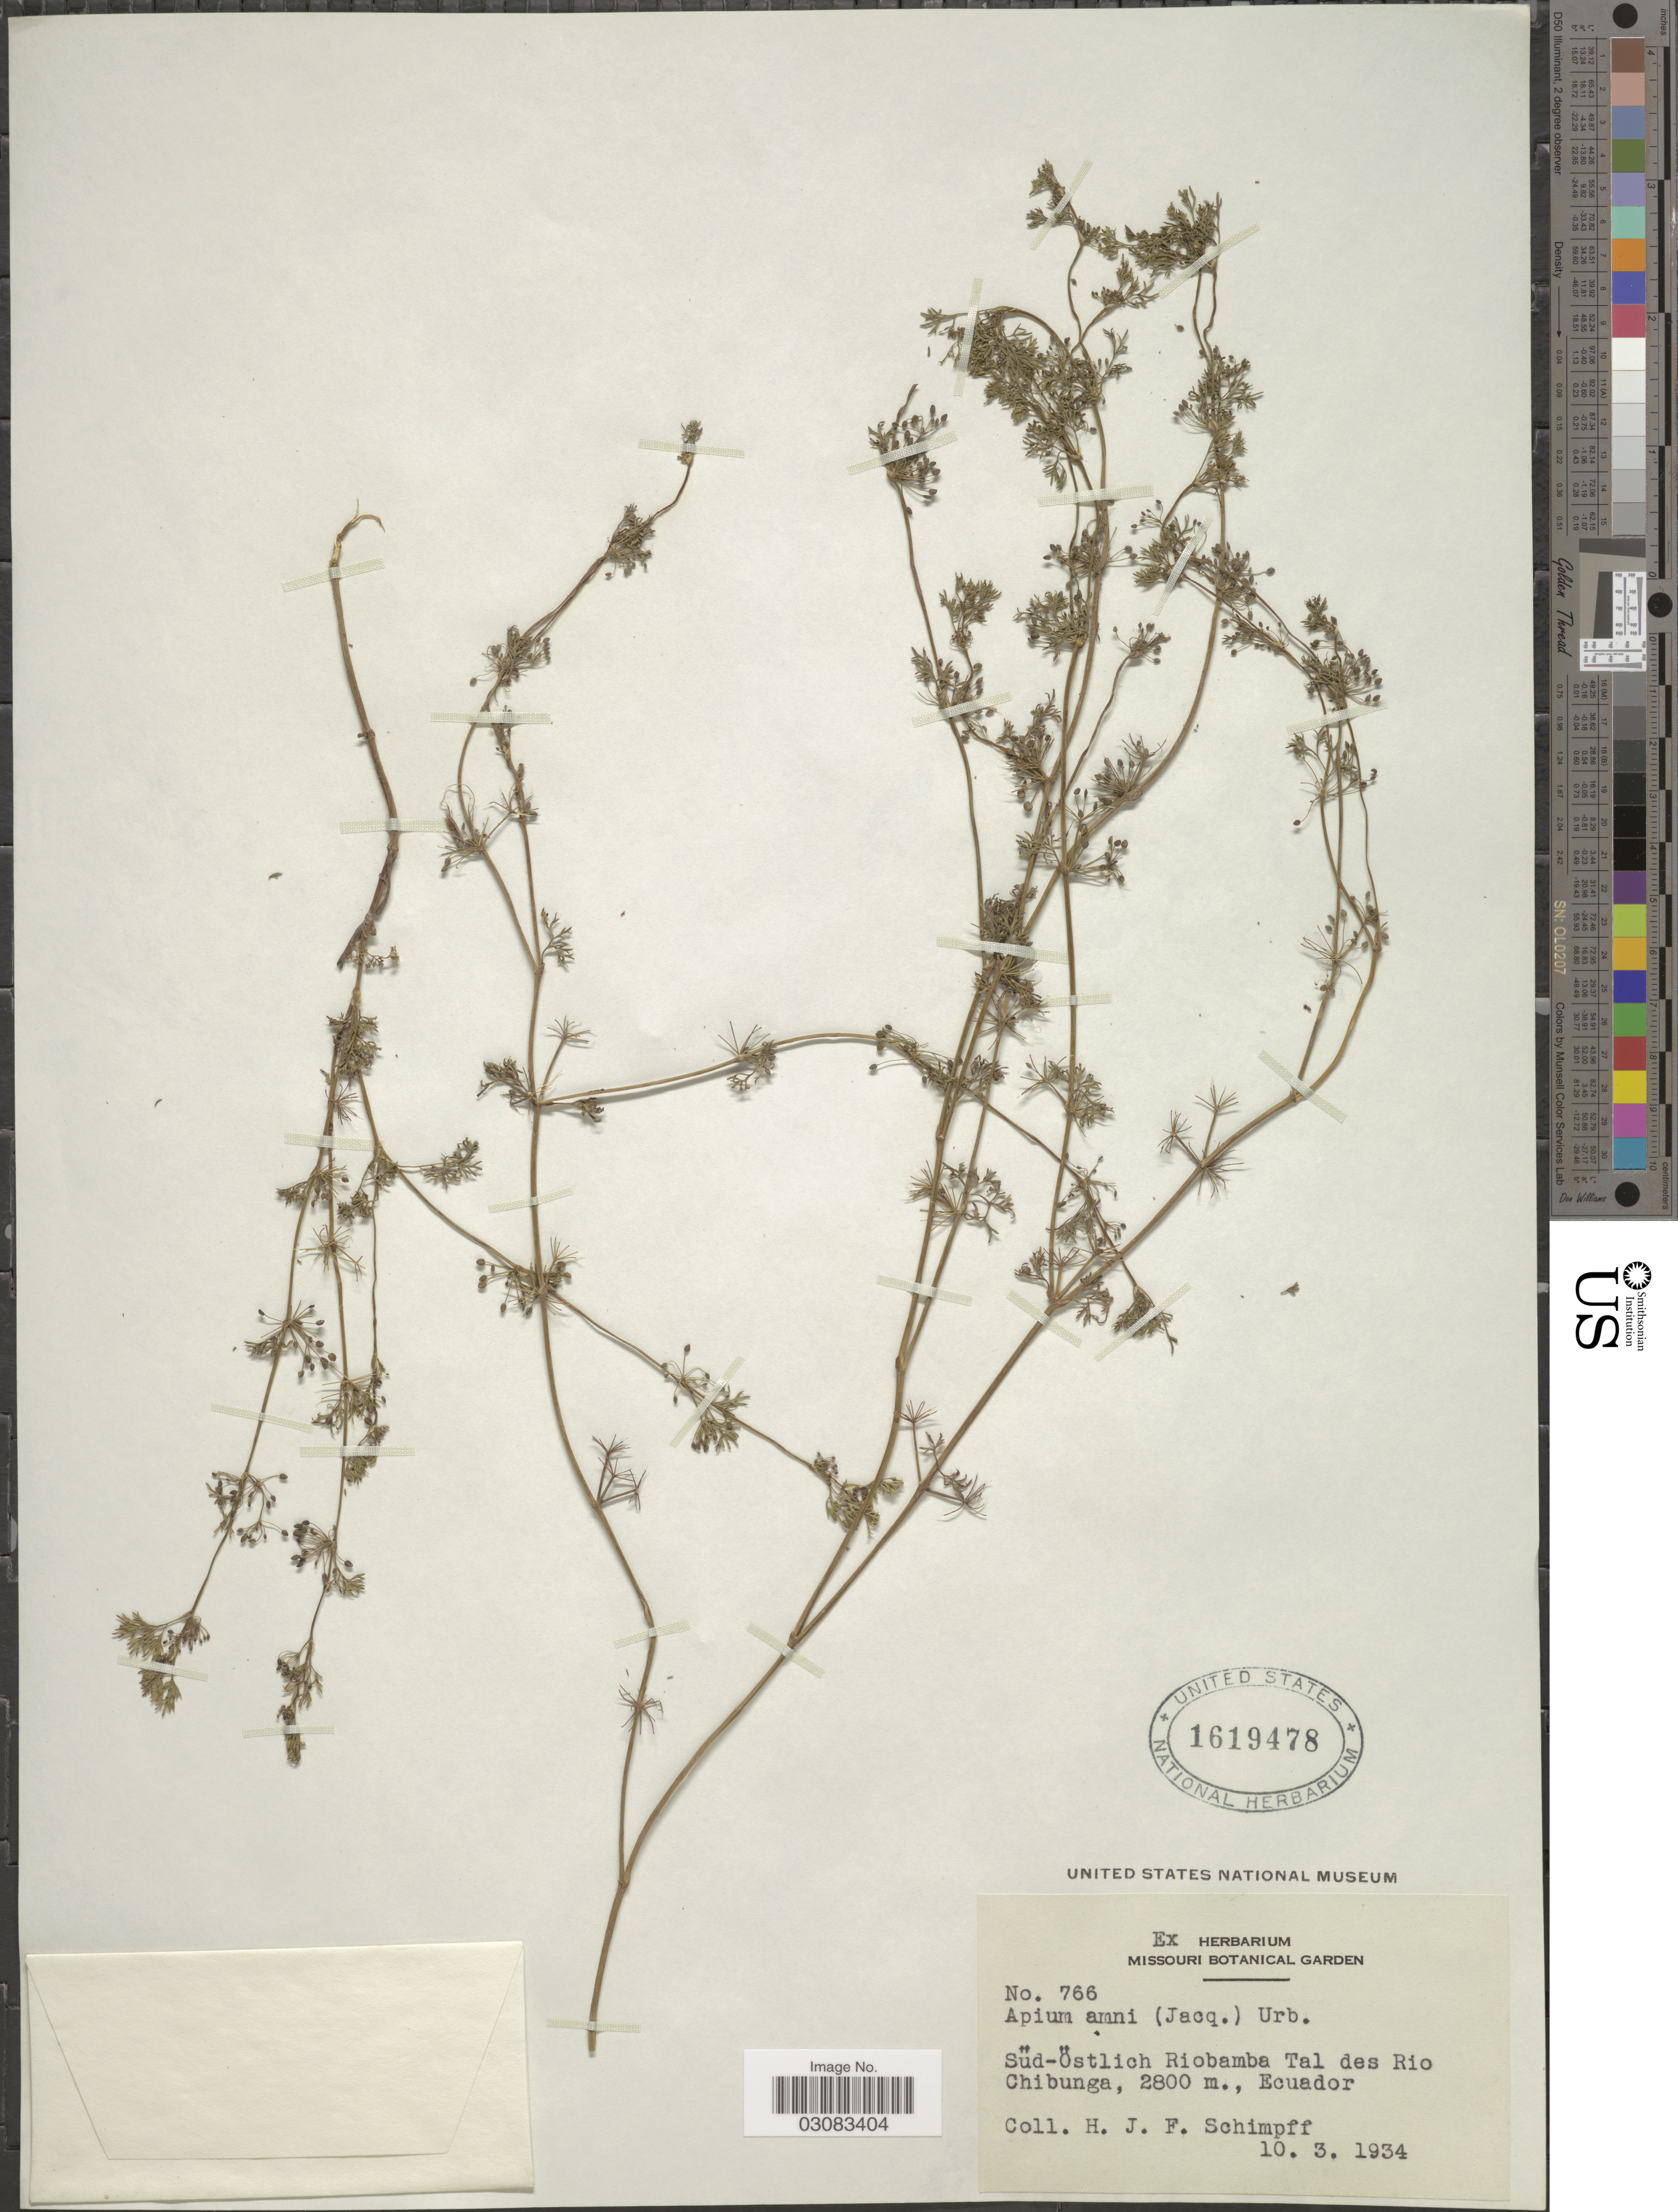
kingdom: Plantae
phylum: Tracheophyta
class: Magnoliopsida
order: Apiales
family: Apiaceae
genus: Cyclospermum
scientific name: Cyclospermum leptophyllum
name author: (Pers.) Sprague ex Britton & P. Wilson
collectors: H. Schimpff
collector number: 766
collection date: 1934-03-10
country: Ecuador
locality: Süd-Östlich Riobamba Tal des Rio Chibunga.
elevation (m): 2800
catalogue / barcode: US 1619478